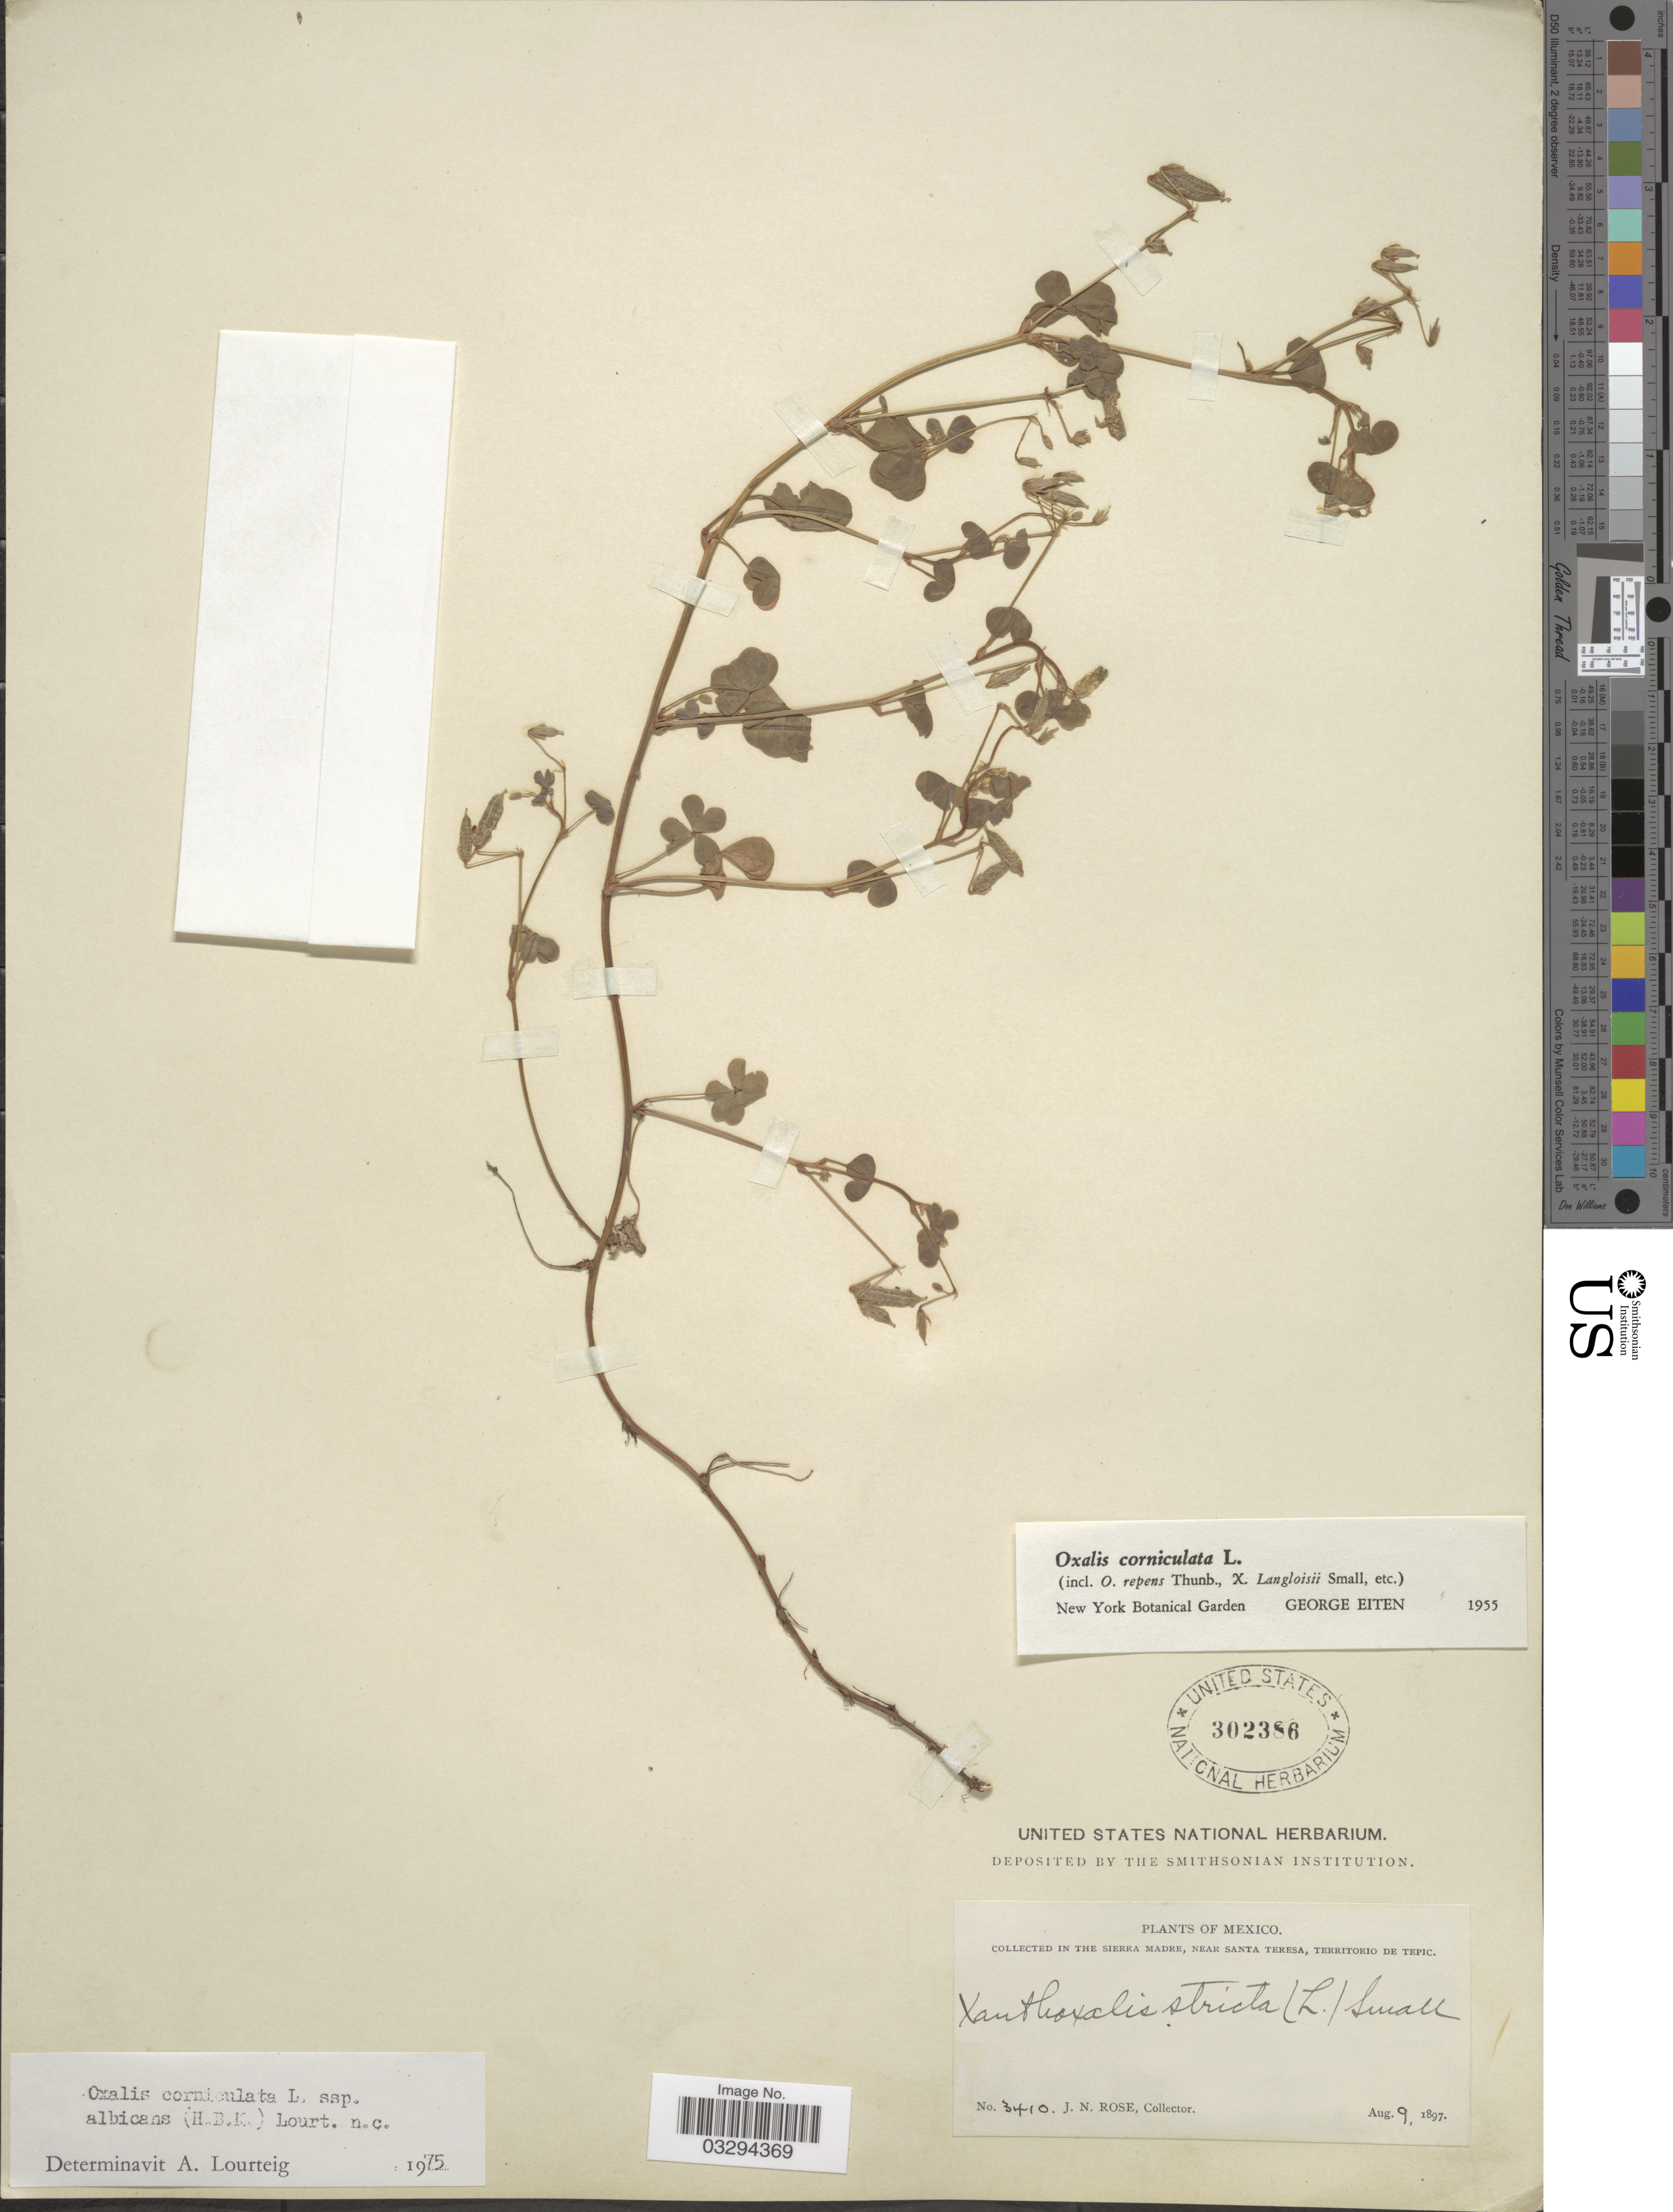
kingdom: Plantae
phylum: Tracheophyta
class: Magnoliopsida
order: Oxalidales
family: Oxalidaceae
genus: Oxalis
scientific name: Oxalis corniculata subsp. albicans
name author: (Kunth) Lourteig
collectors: J. N. Rose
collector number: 3410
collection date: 1897-08-09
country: Mexico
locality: In the Sierra Madre, near Santa Teresa, Territorio de Tepic.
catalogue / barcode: US 302386